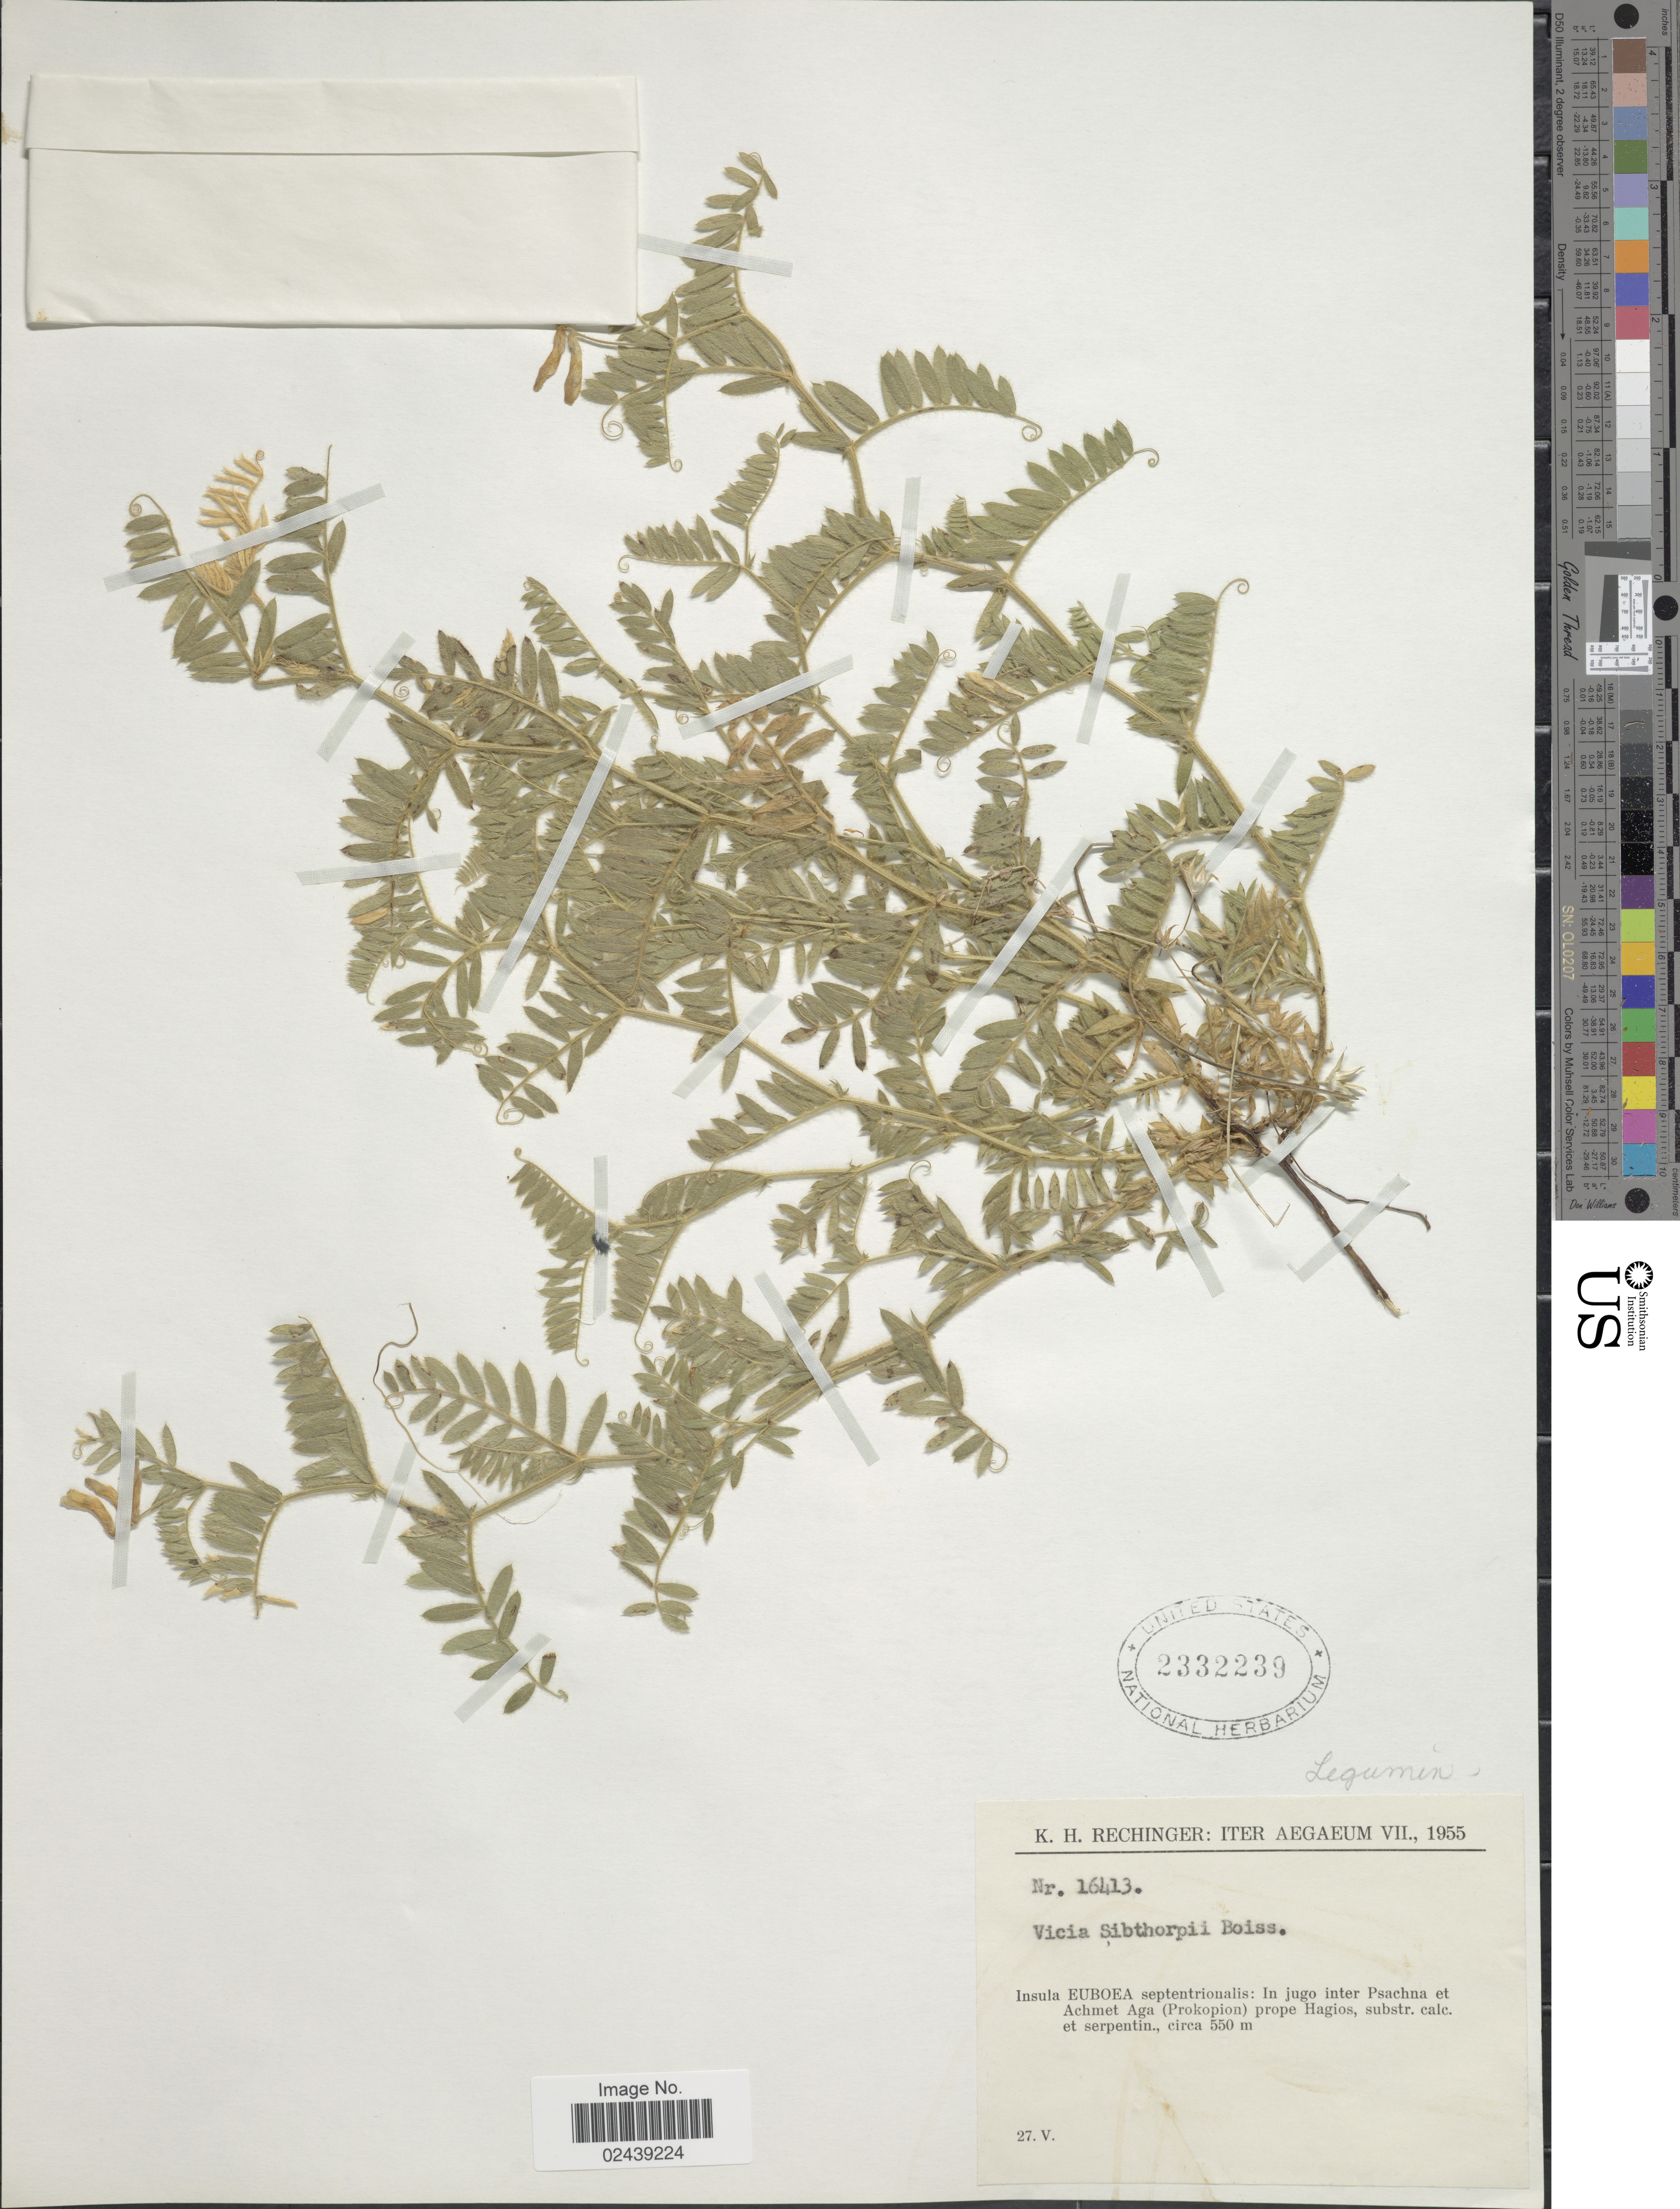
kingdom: Plantae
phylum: Tracheophyta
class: Magnoliopsida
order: Fabales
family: Fabaceae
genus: Vicia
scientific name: Vicia sibthorpii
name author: Boiss.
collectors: K. H. Rechinger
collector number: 16413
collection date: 1955-05-27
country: Greece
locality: Aegaeum VII. Insula EUBOEA spetentrionalis: In jugo inter Psachna et Achmet Aga (Prokopion) prope Hagios, substr. calc. et serpentin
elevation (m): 550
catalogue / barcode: US 2332239